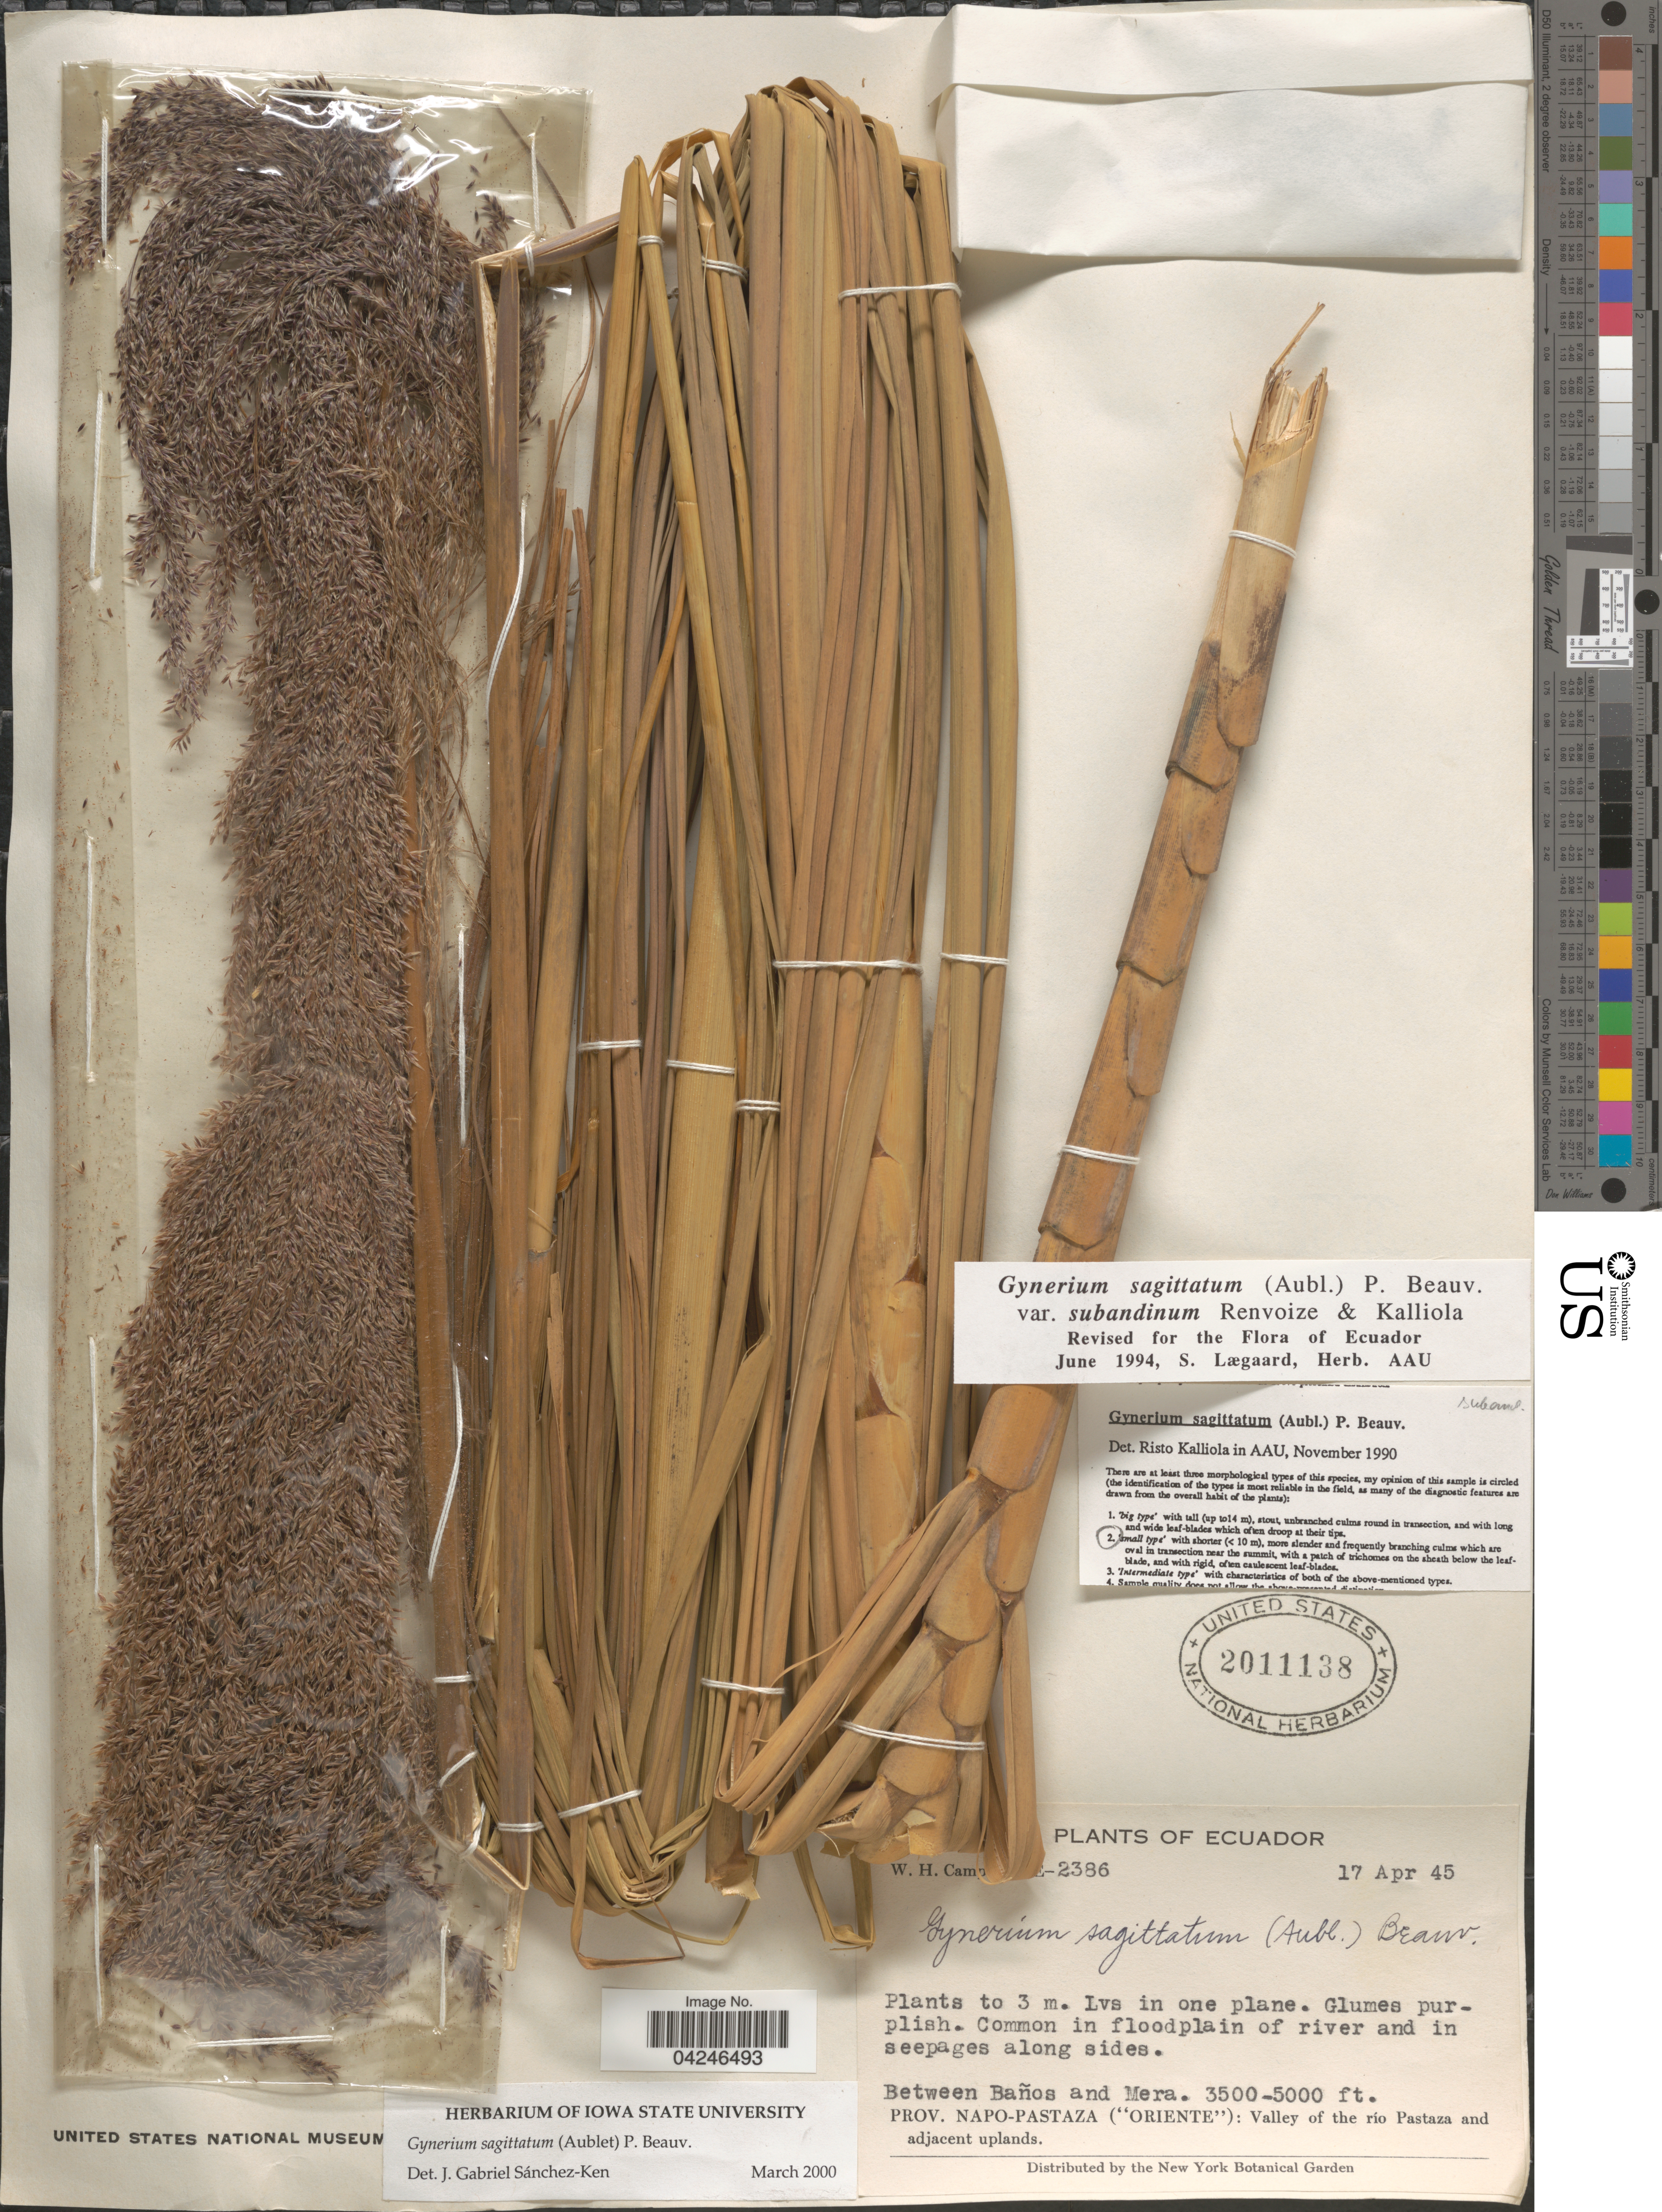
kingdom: Plantae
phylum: Tracheophyta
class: Liliopsida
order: Poales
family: Poaceae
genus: Gynerium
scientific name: Gynerium sagittatum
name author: (Aubl.) P. Beauv.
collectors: W. H. Camp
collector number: !2386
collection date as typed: Transcribed d/m/y: 17/4/45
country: Ecuador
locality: Between Baños and Mera. Prov. Napo-Pastaza ("Oriente"): Valley of the río Pastaza and adjacent uplands.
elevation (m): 1067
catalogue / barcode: US 2011138